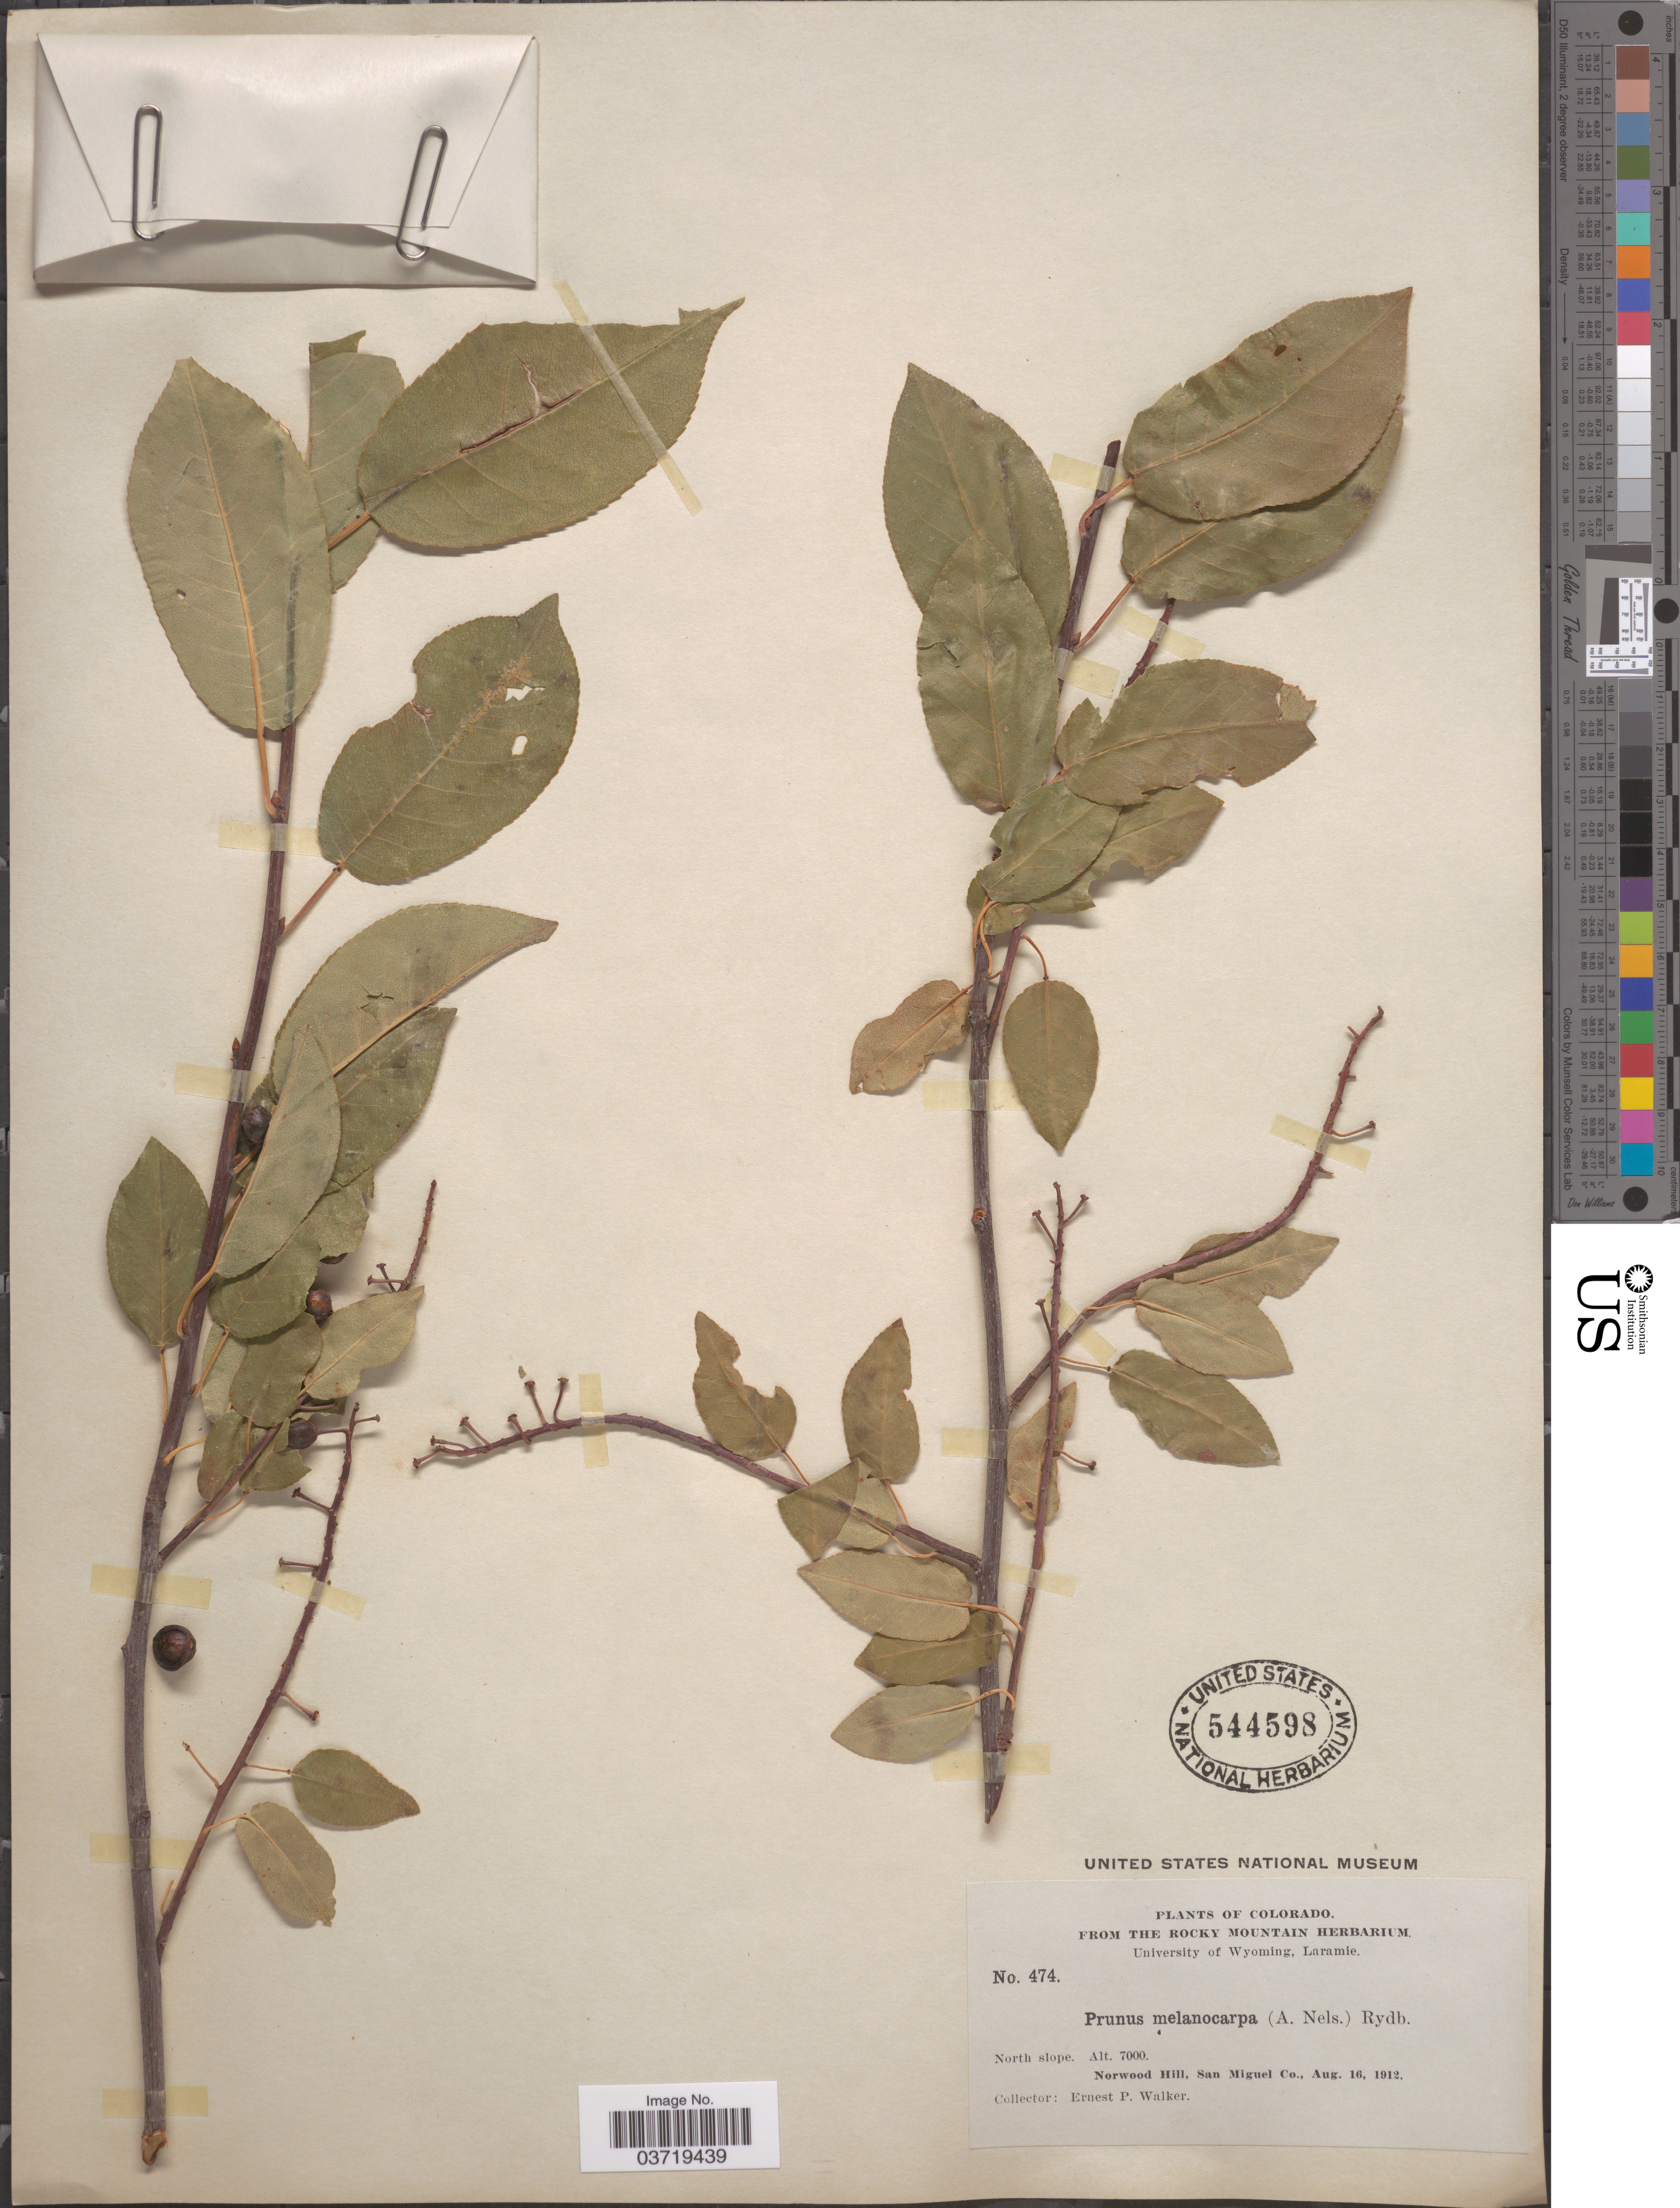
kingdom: Plantae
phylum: Tracheophyta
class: Magnoliopsida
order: Rosales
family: Rosaceae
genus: Prunus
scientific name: Prunus virginiana var. demissa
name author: (Nutt.) Torr.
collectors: E. P. Walker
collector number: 474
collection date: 1912-08-16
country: United States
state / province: Colorado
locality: North slope. Norwood Hill, San Miguel Co.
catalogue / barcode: US 544598